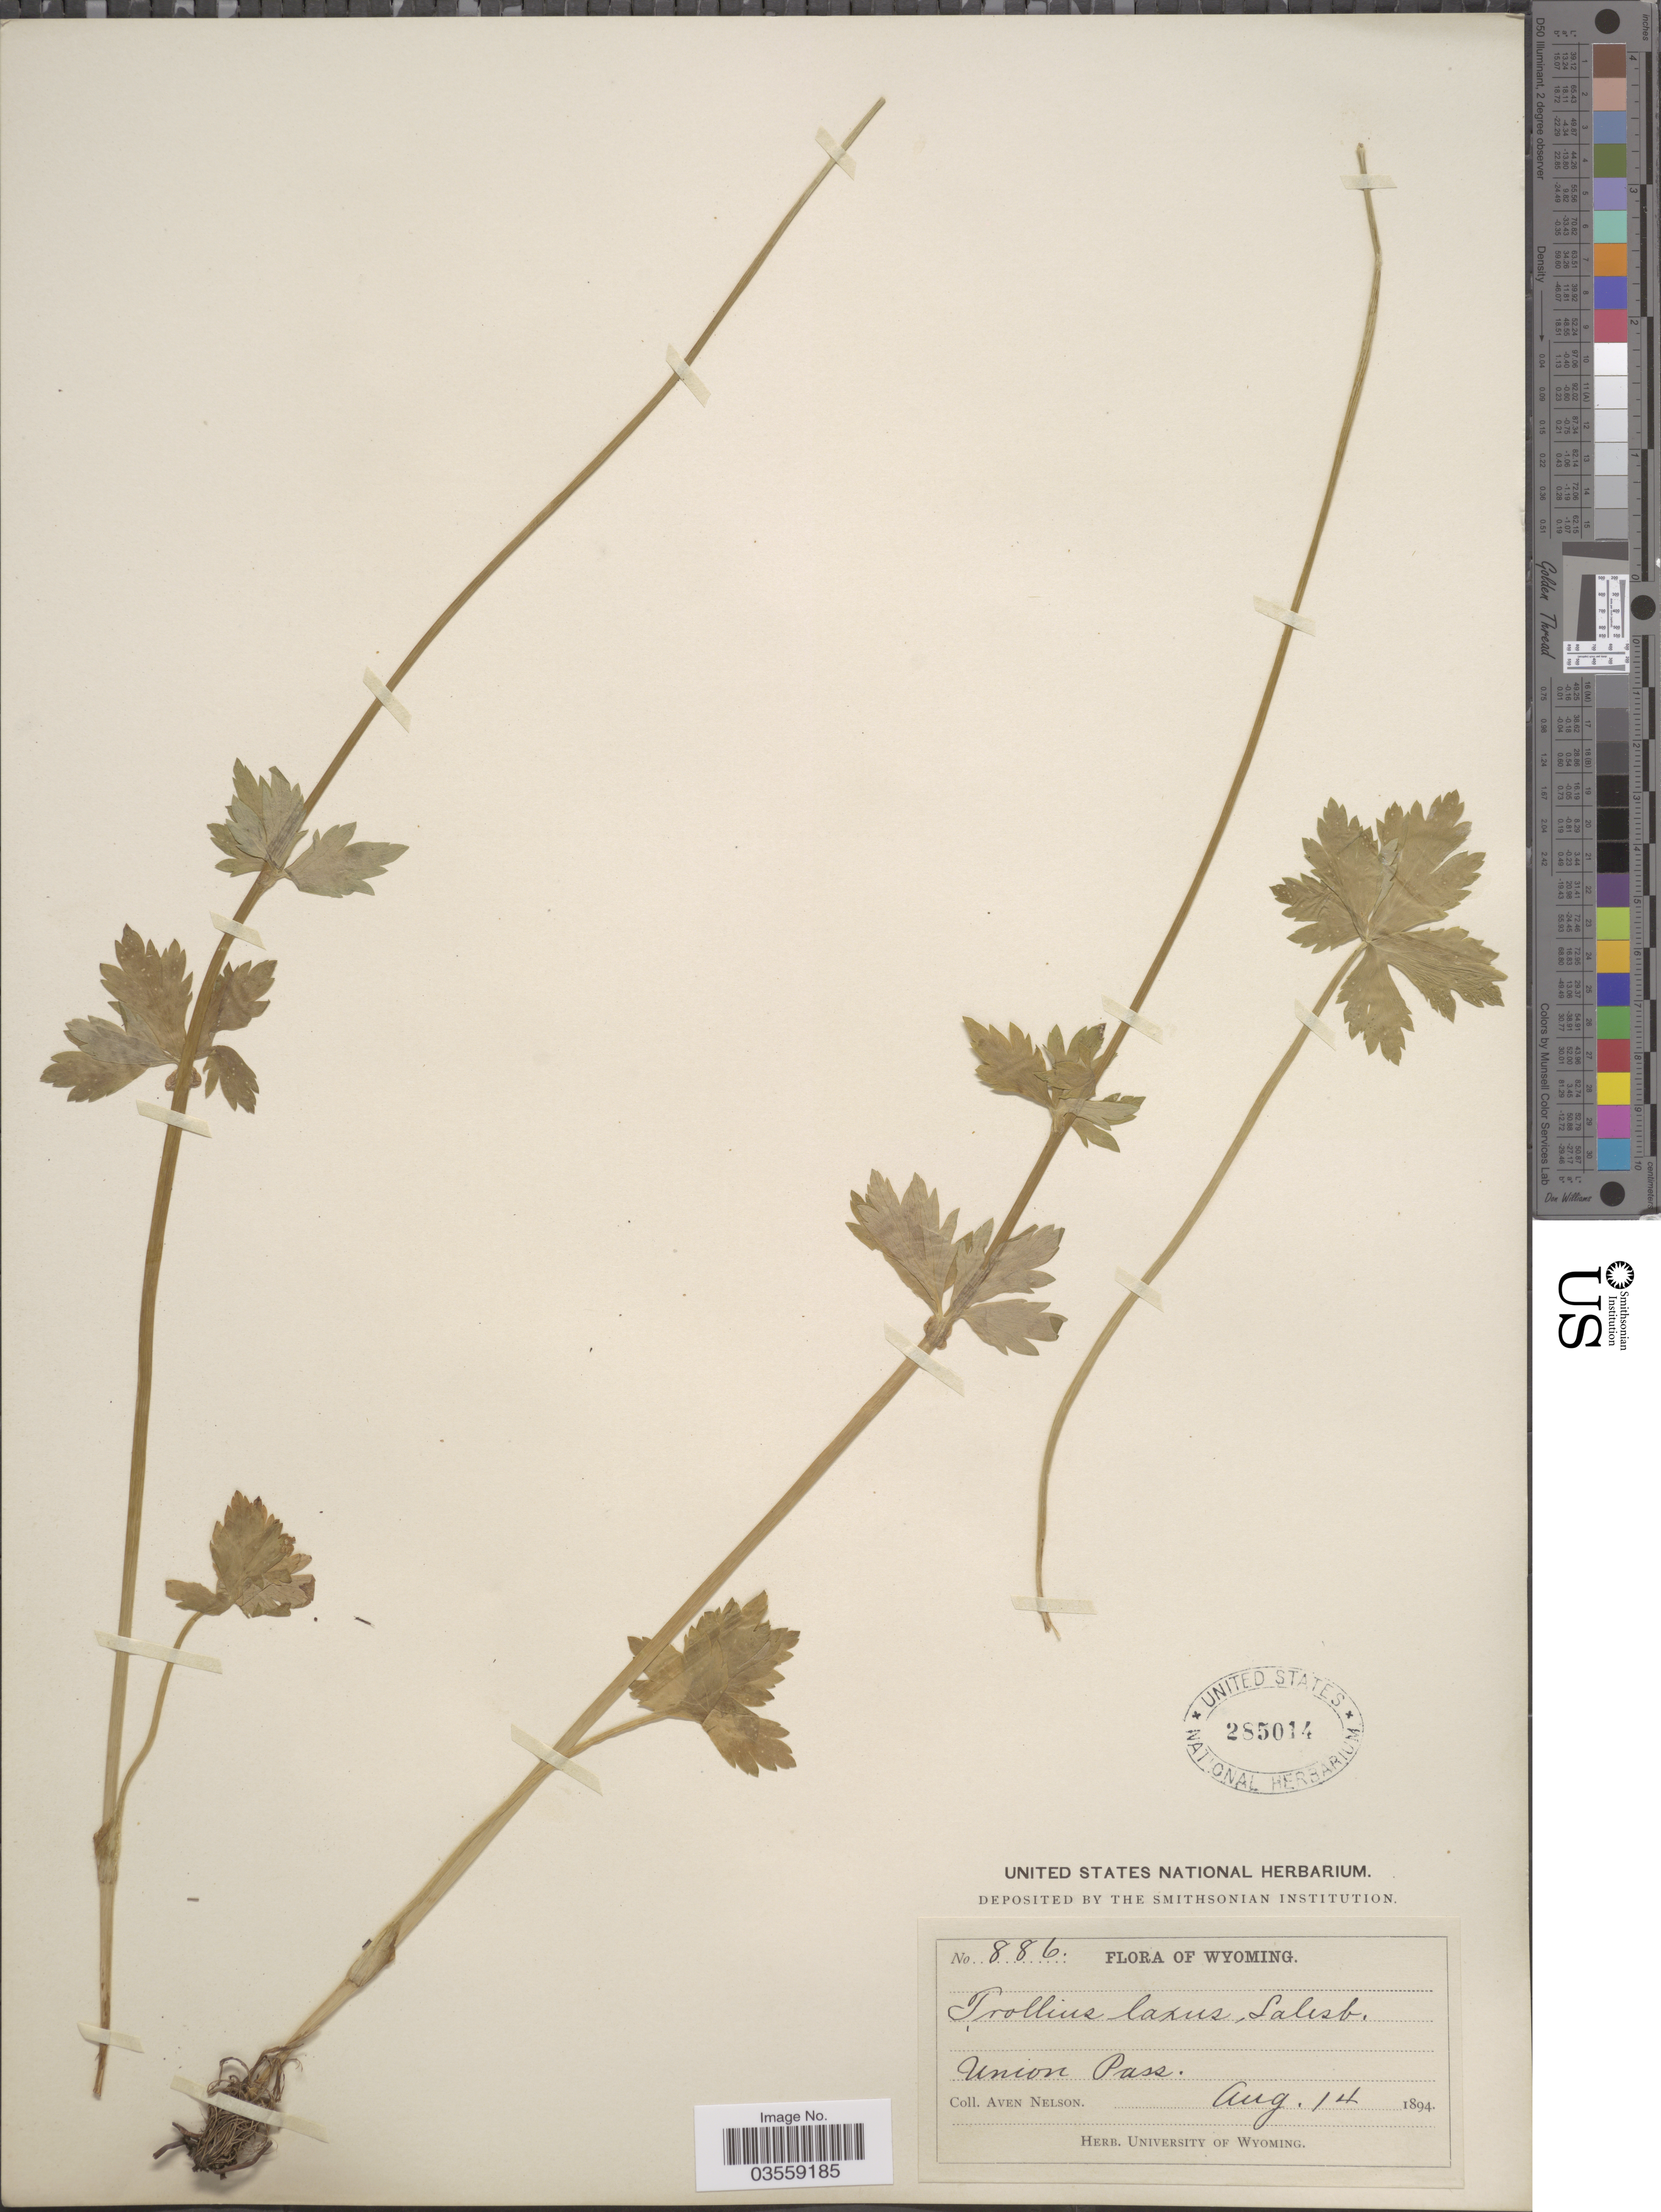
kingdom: Plantae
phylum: Tracheophyta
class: Magnoliopsida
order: Ranunculales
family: Ranunculaceae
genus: Trollius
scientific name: Trollius laxus var. albiflorus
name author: A. Gray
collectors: A. Nelson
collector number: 886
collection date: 1894-08-14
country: United States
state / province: Wyoming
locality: Union Pass.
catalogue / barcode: US 285014